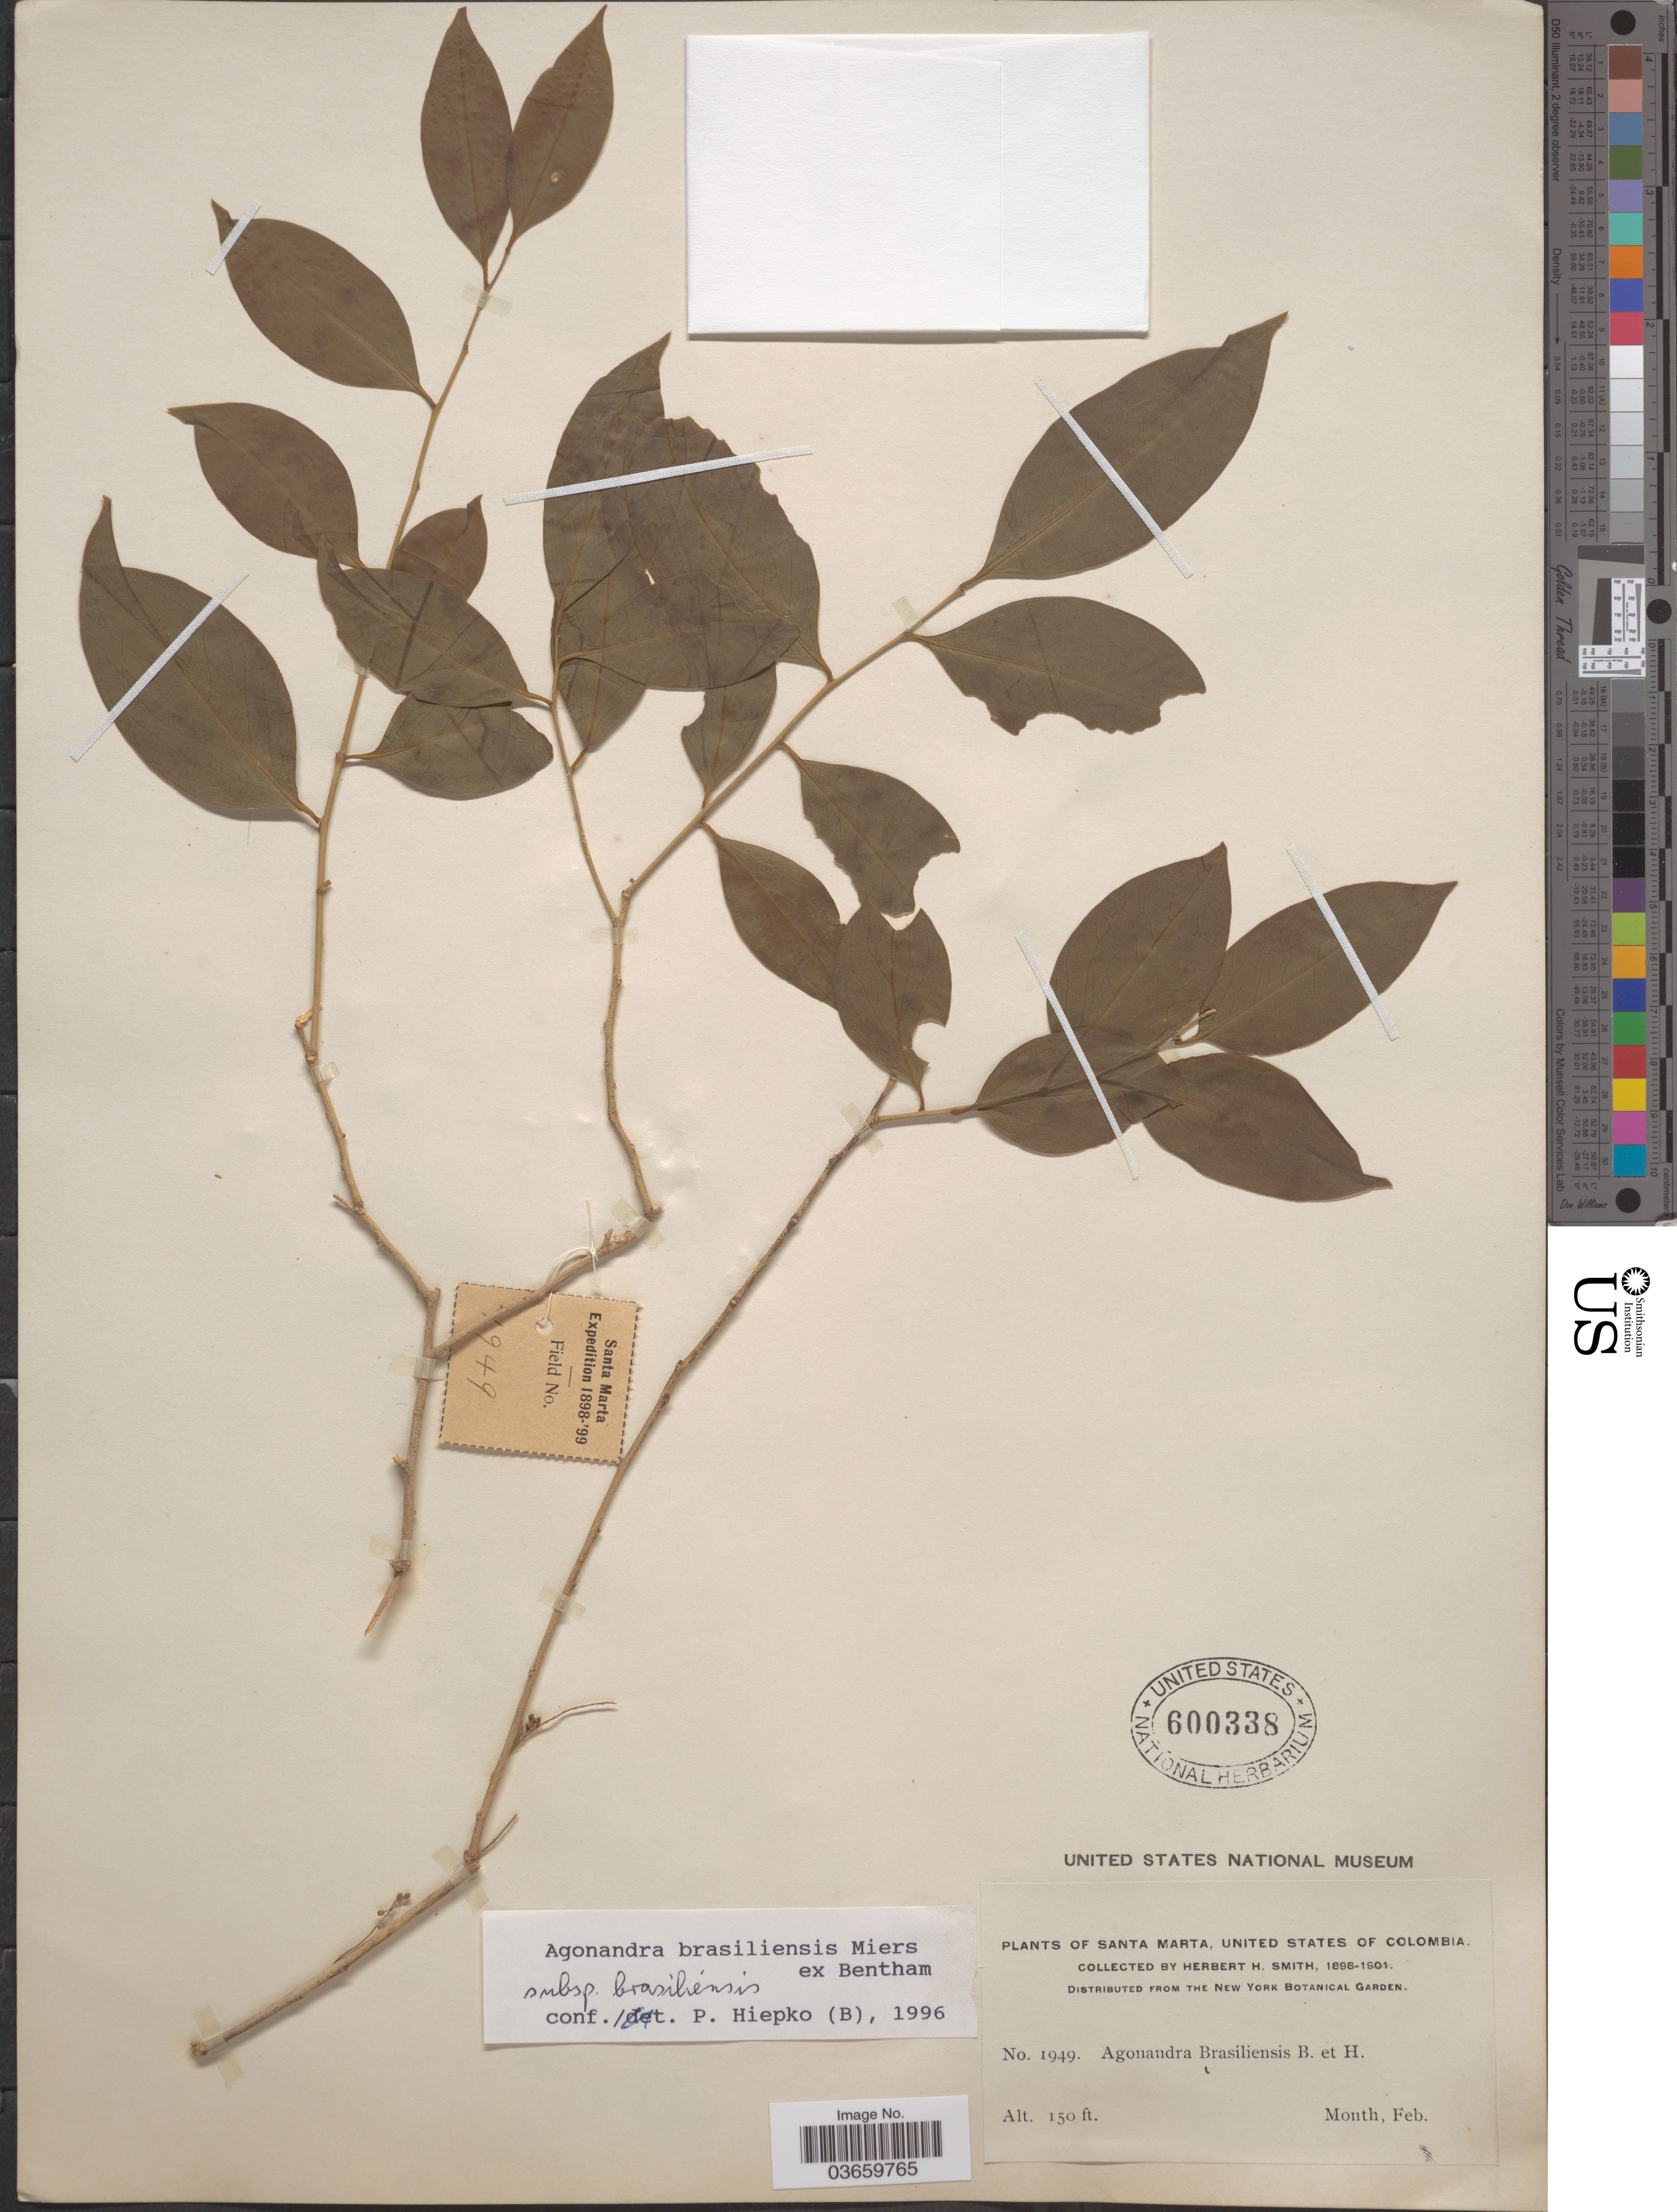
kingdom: Plantae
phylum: Tracheophyta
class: Magnoliopsida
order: Santalales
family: Opiliaceae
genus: Agonandra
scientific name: Agonandra brasiliensis subsp. brasiliensis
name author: Benth. & Hook. f.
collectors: Herbert H. Smith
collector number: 1949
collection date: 1898-02/1901-02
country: Colombia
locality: Santa Marta, United States of Colombia.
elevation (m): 46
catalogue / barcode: US 600338